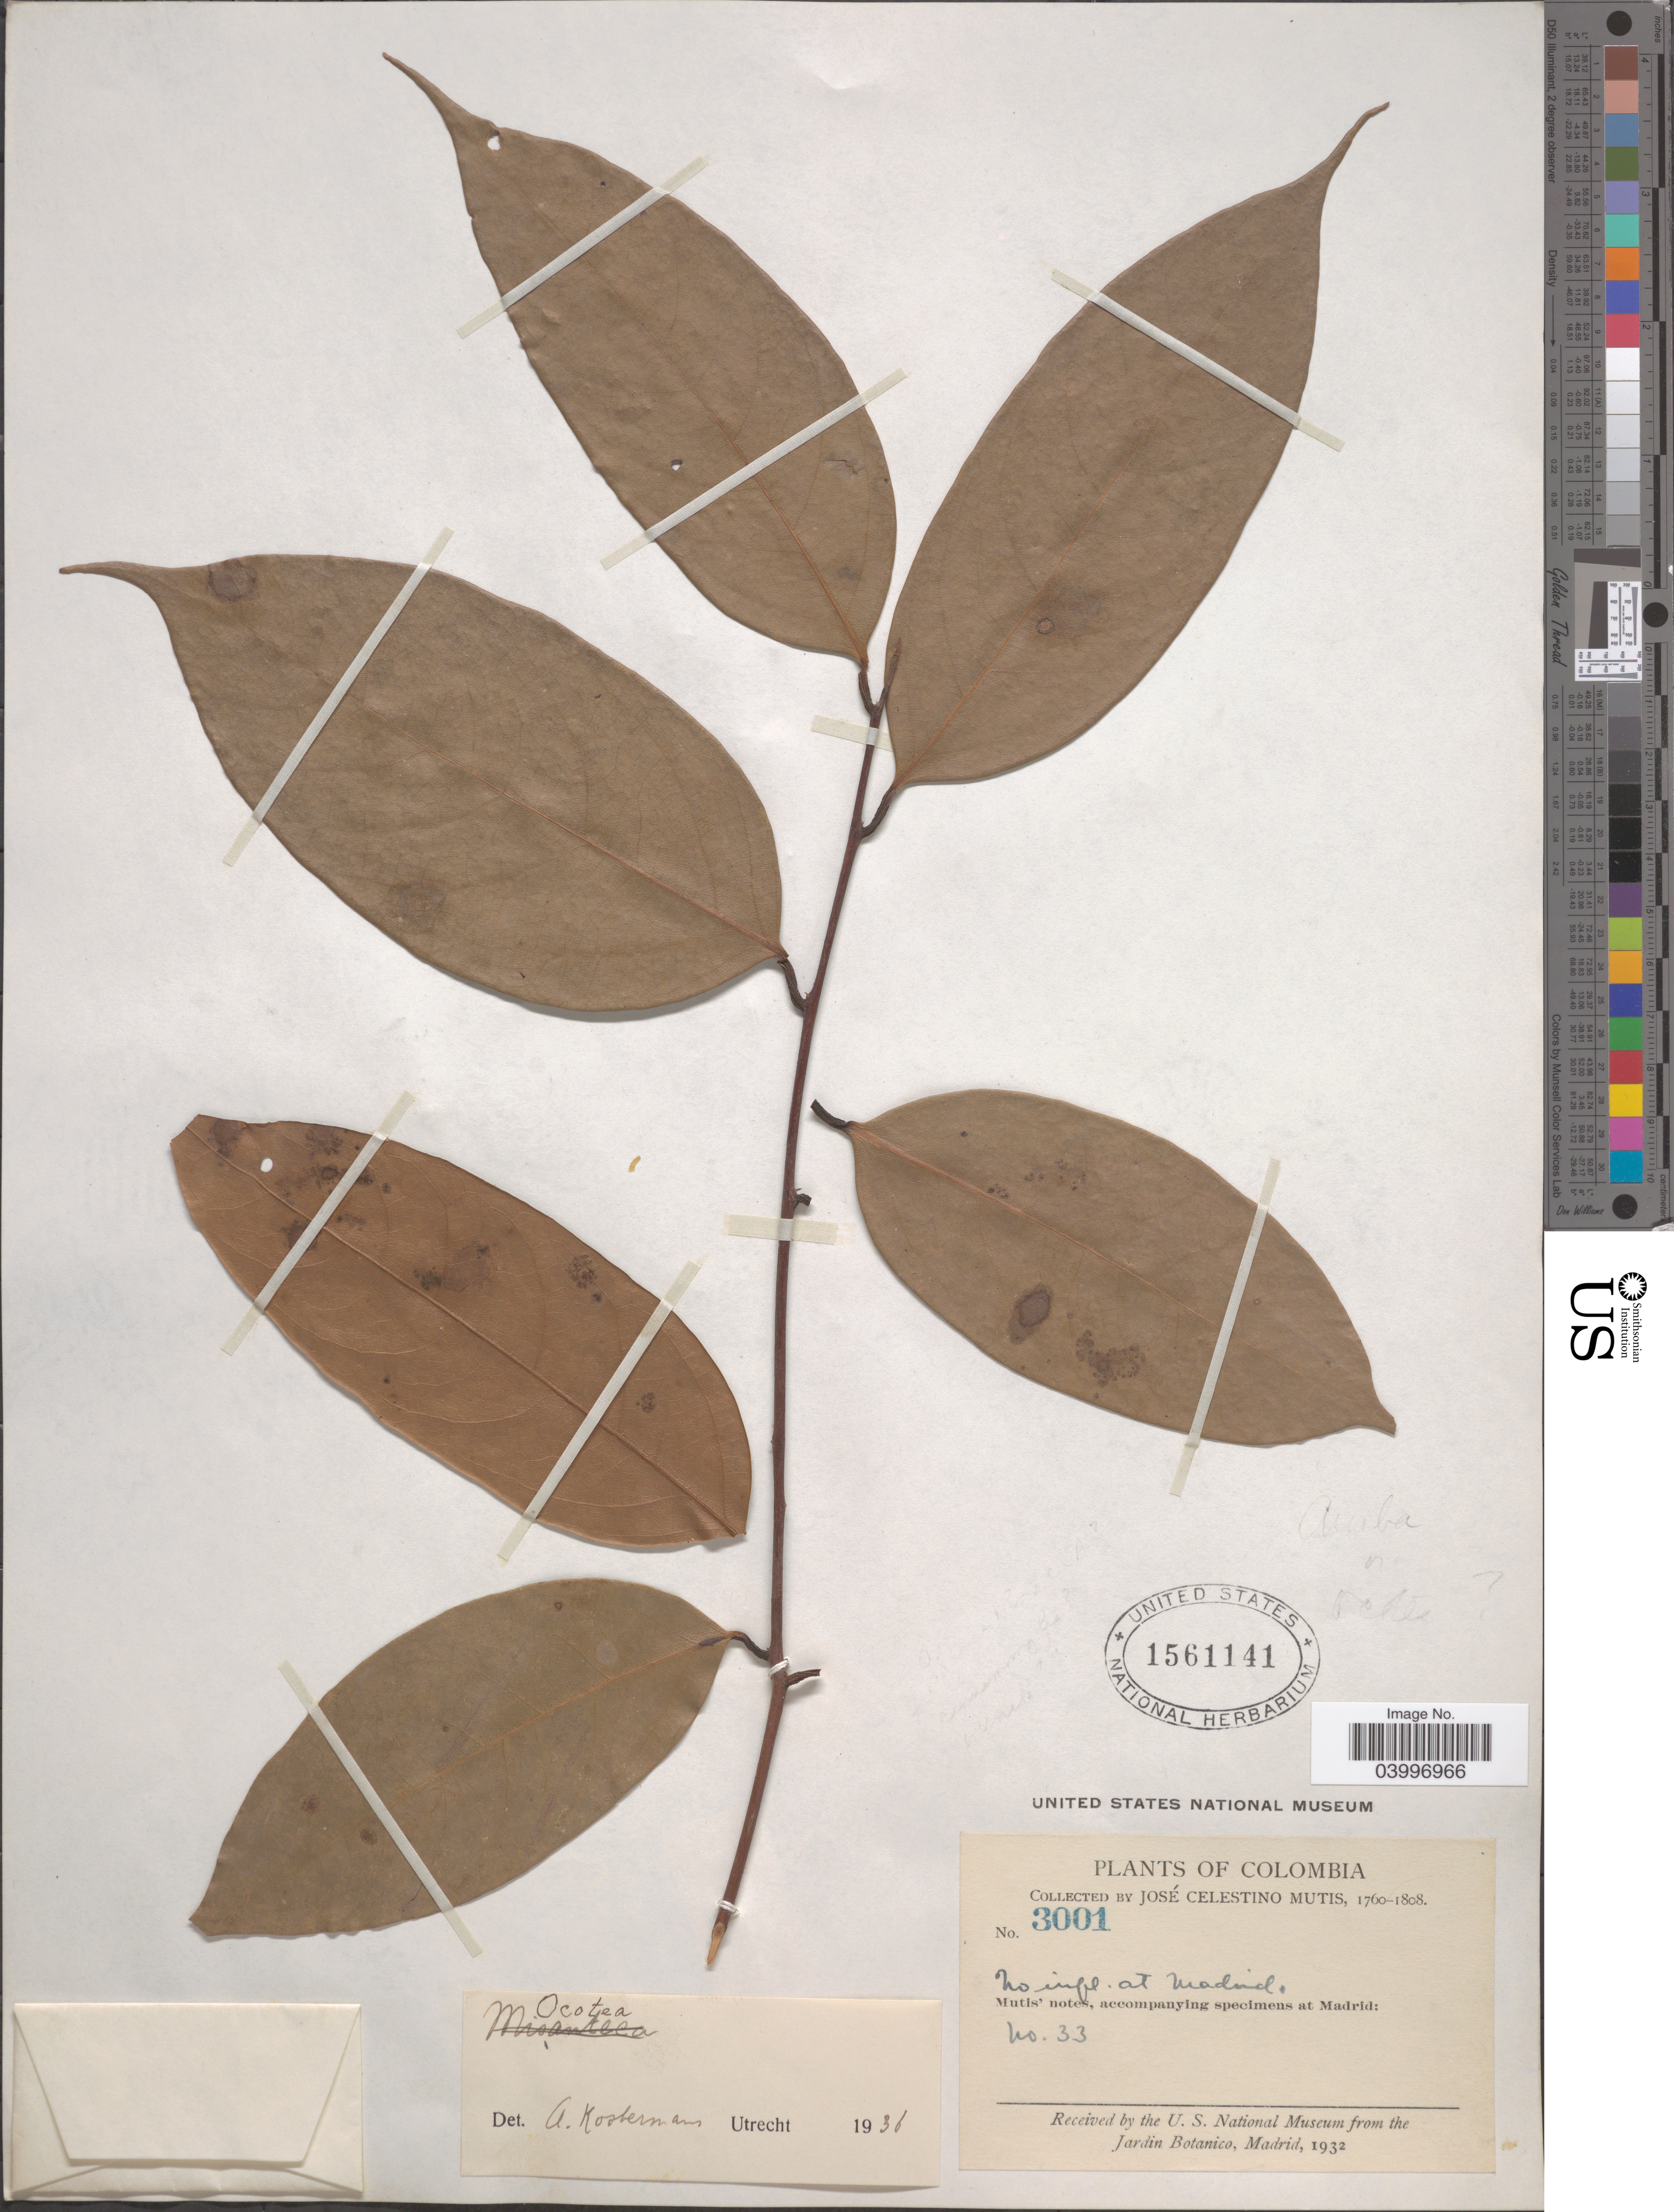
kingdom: Plantae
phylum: Tracheophyta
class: Magnoliopsida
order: Laurales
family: Lauraceae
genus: Ocotea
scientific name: Ocotea sp.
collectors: J. C. B. Mutis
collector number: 3001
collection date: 1760/1808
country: Colombia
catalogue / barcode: US 1561141